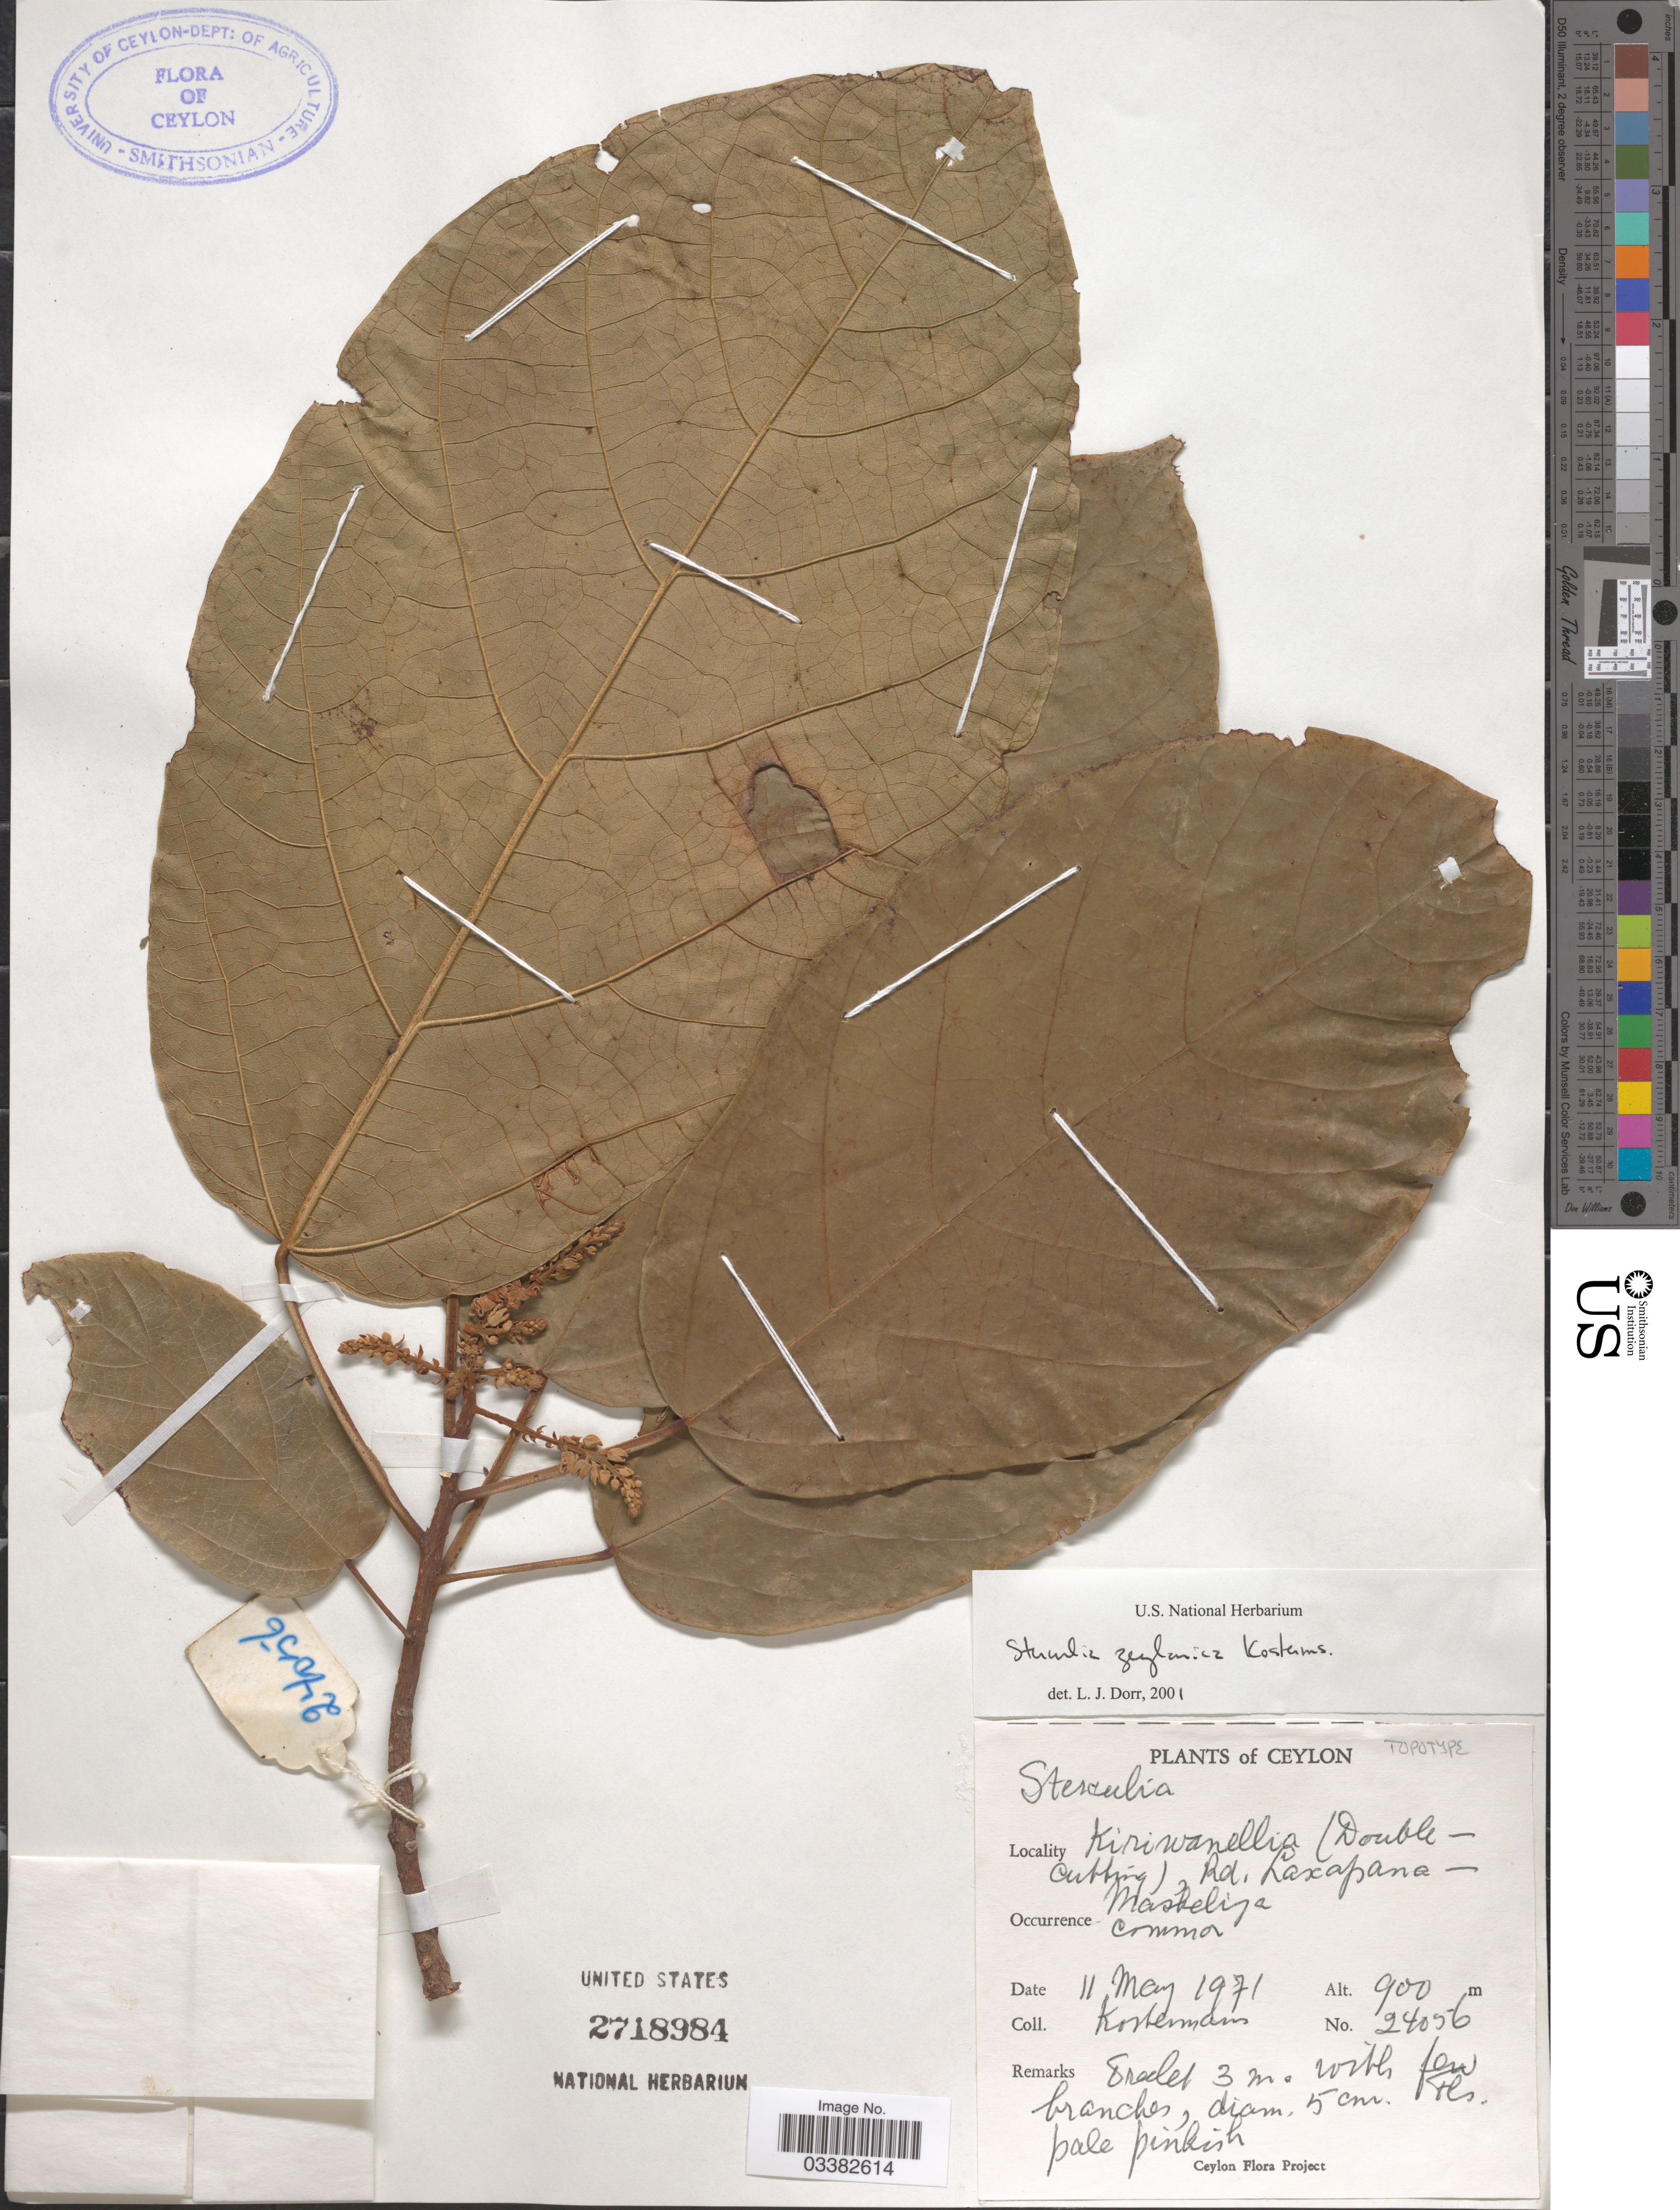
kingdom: Plantae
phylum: Tracheophyta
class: Magnoliopsida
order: Gentianales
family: Rubiaceae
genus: Guettarda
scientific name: Guettarda urbanii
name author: Ekman in Urb.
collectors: Kostermans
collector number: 24056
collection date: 1971-05-11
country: Sri Lanka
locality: Ceylon. Kiriwanellia (Doublecutting), Rd. Laxapana - Maskeliya.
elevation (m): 900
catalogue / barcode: US 2718984